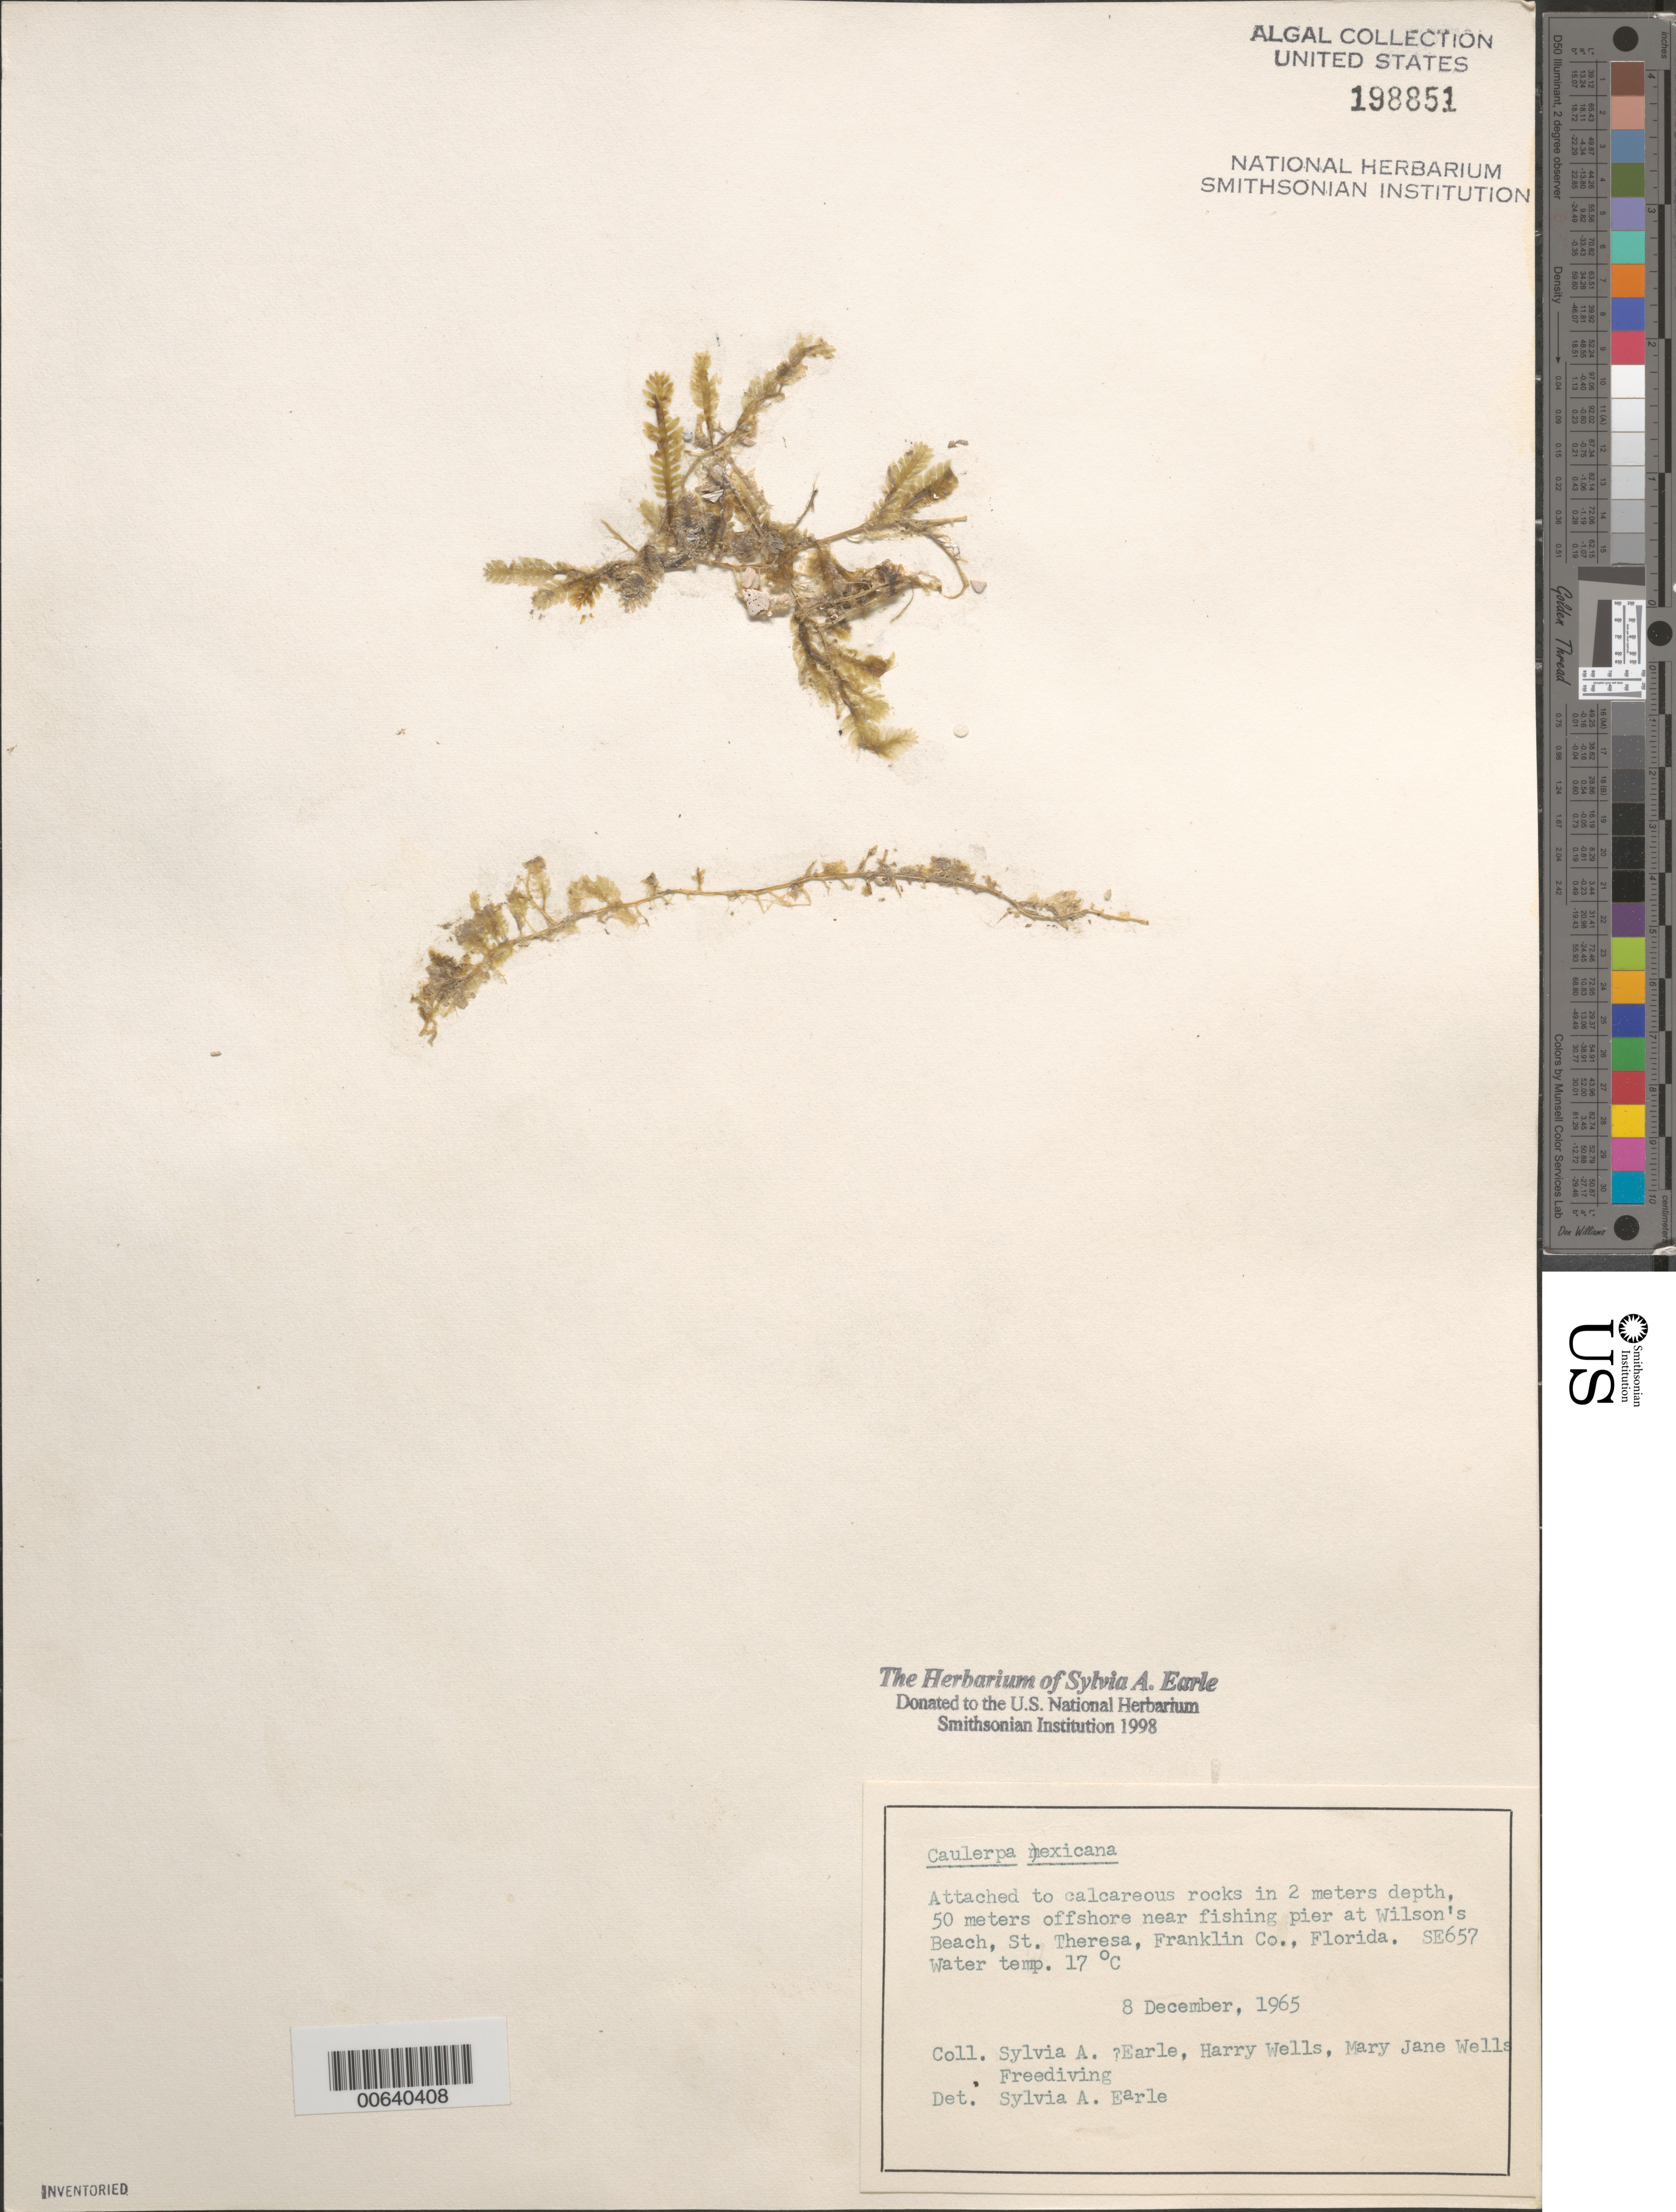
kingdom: Plantae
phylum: Chlorophyta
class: Ulvophyceae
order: Bryopsidales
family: Caulerpaceae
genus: Caulerpa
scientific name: Caulerpa mexicana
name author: Sond. ex Kütz.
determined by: Earle, S. A.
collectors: S. A. Earle, H. Wells & M. Wells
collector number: SE 657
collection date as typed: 08 Dec 1965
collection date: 1965-12-08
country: United States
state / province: Florida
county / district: Franklin County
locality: St. Teresa [St. Theresa], Wilson's Beach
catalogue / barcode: US 198851